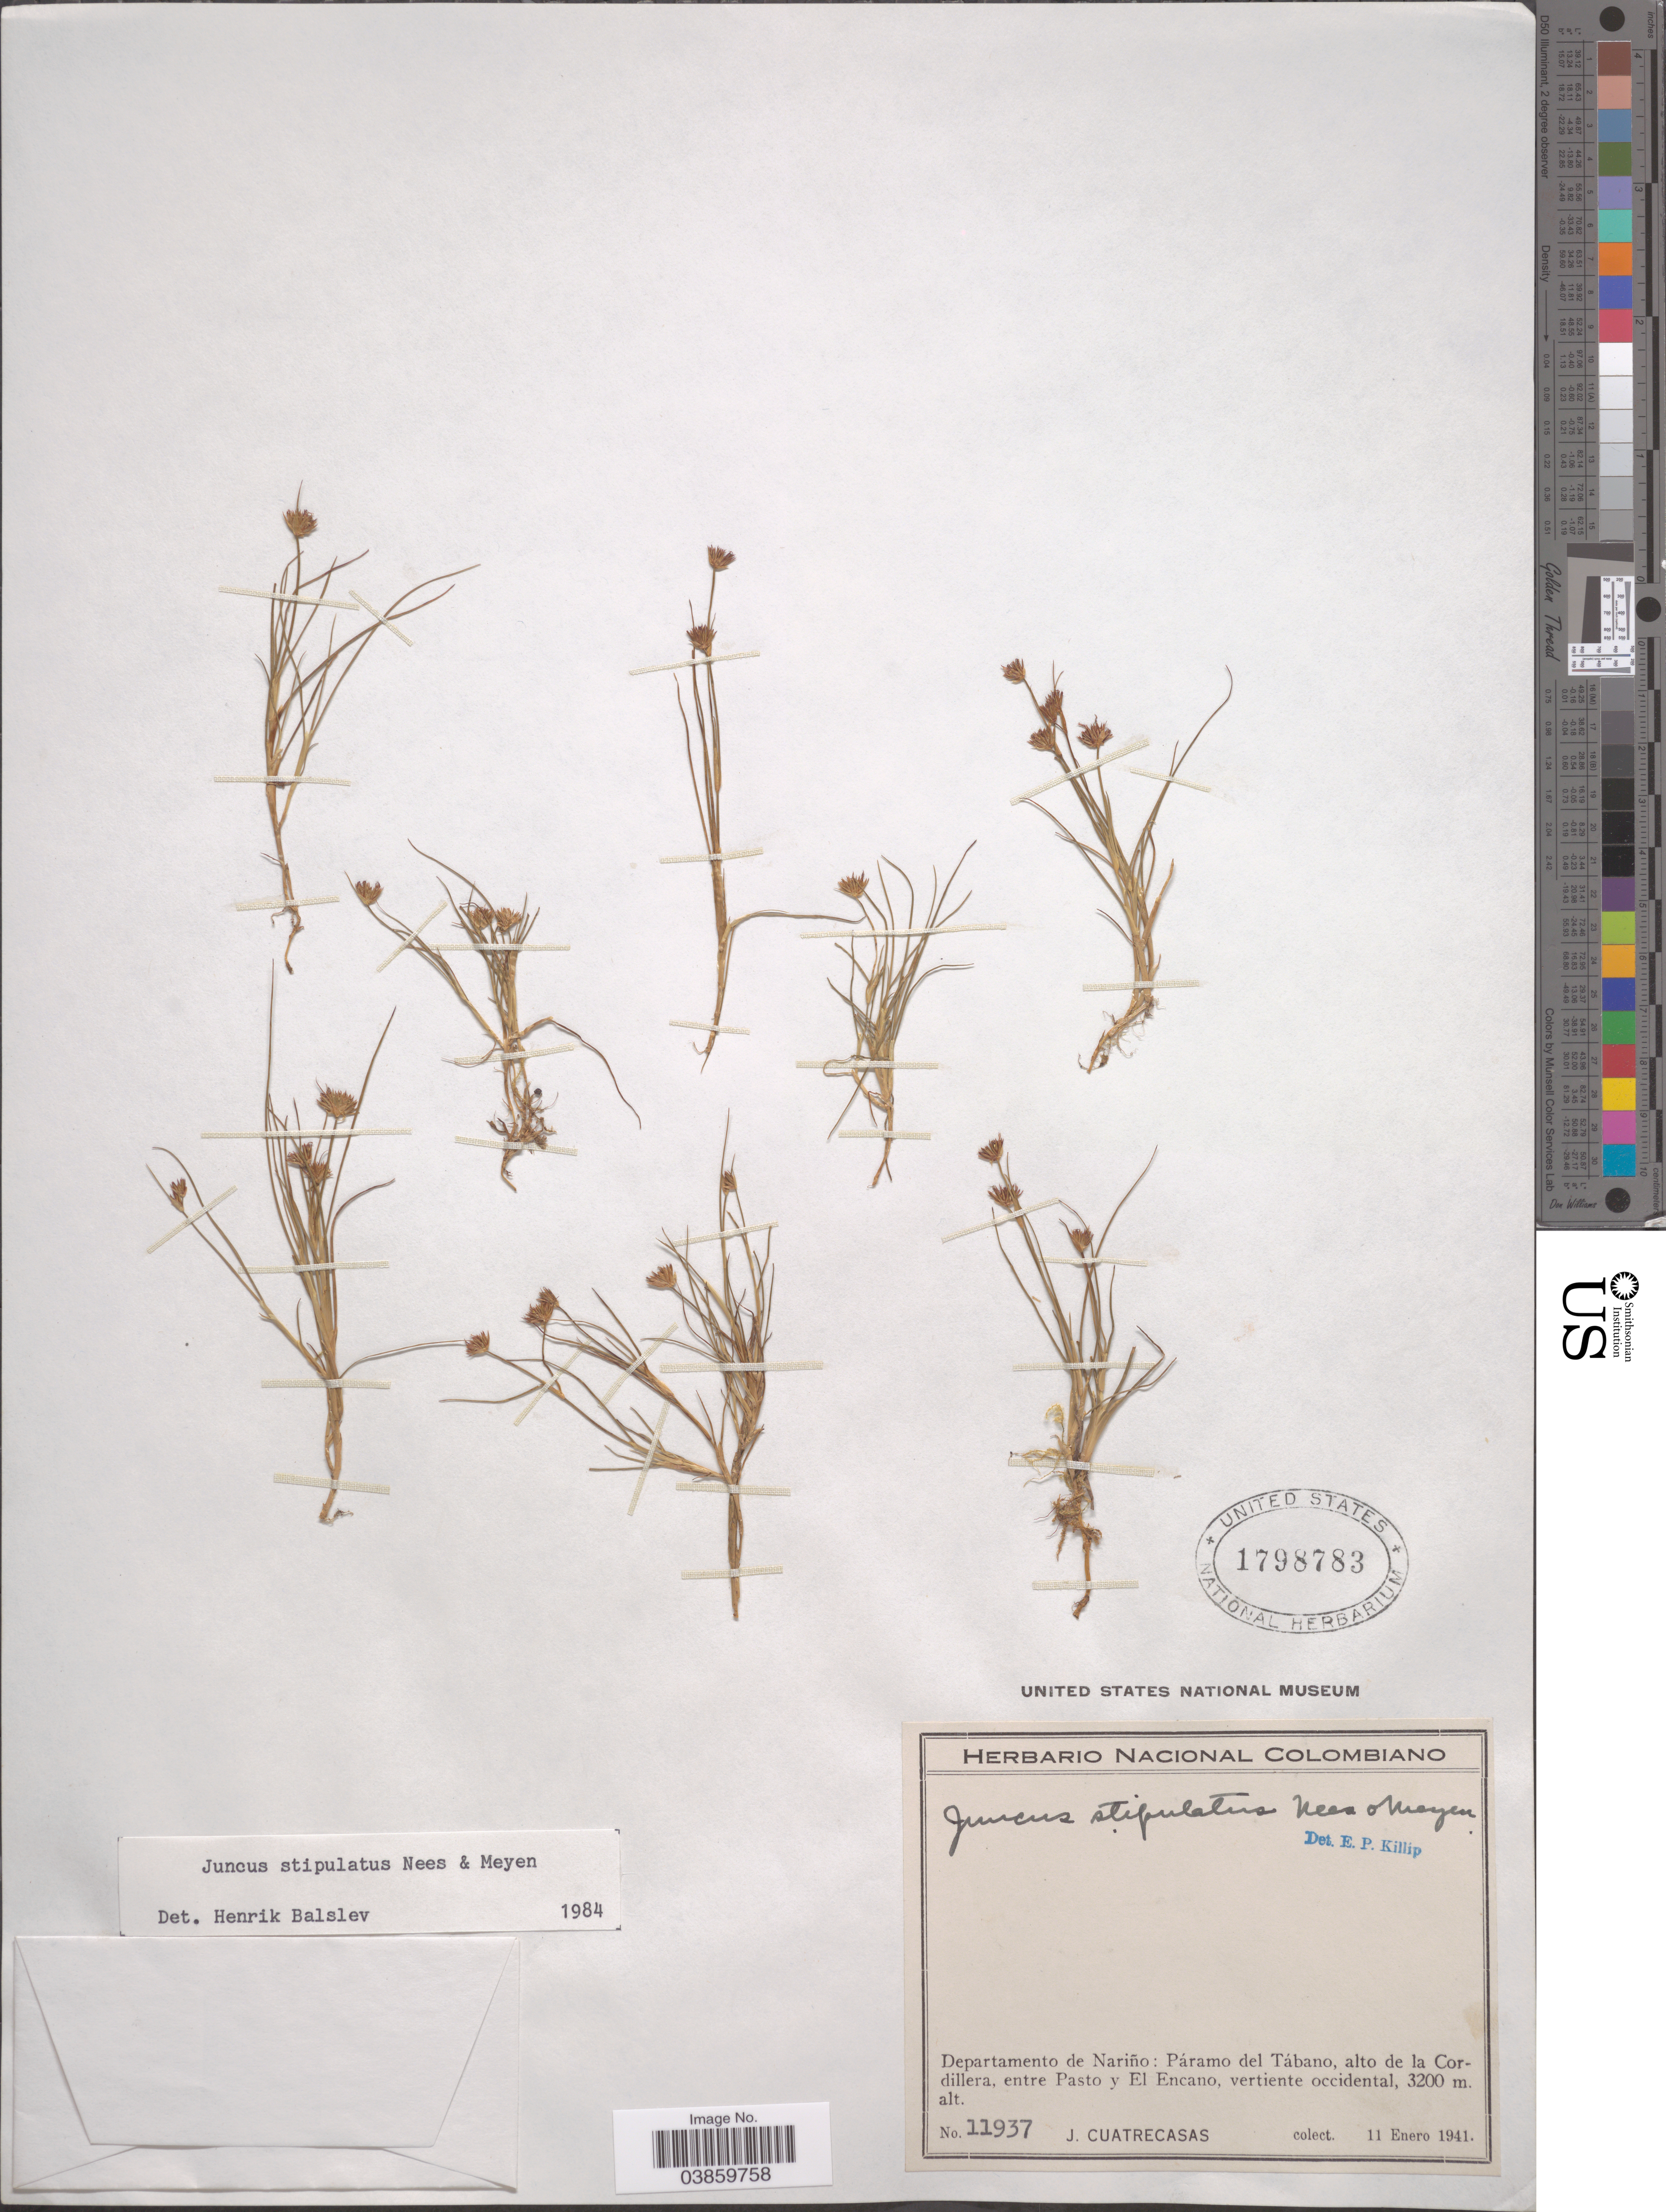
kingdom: Plantae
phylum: Tracheophyta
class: Liliopsida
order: Poales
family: Juncaceae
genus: Juncus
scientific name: Juncus stipulatus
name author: Nees & Meyen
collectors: J. Cuatrecasas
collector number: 11937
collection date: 1941-01-11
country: Colombia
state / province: Nariño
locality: Departamento de Nariño: Páramo del Tábano, alto de la Cordillera, entre Pasto y El Encano, vertiente occidental.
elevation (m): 3200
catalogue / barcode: US 1798783